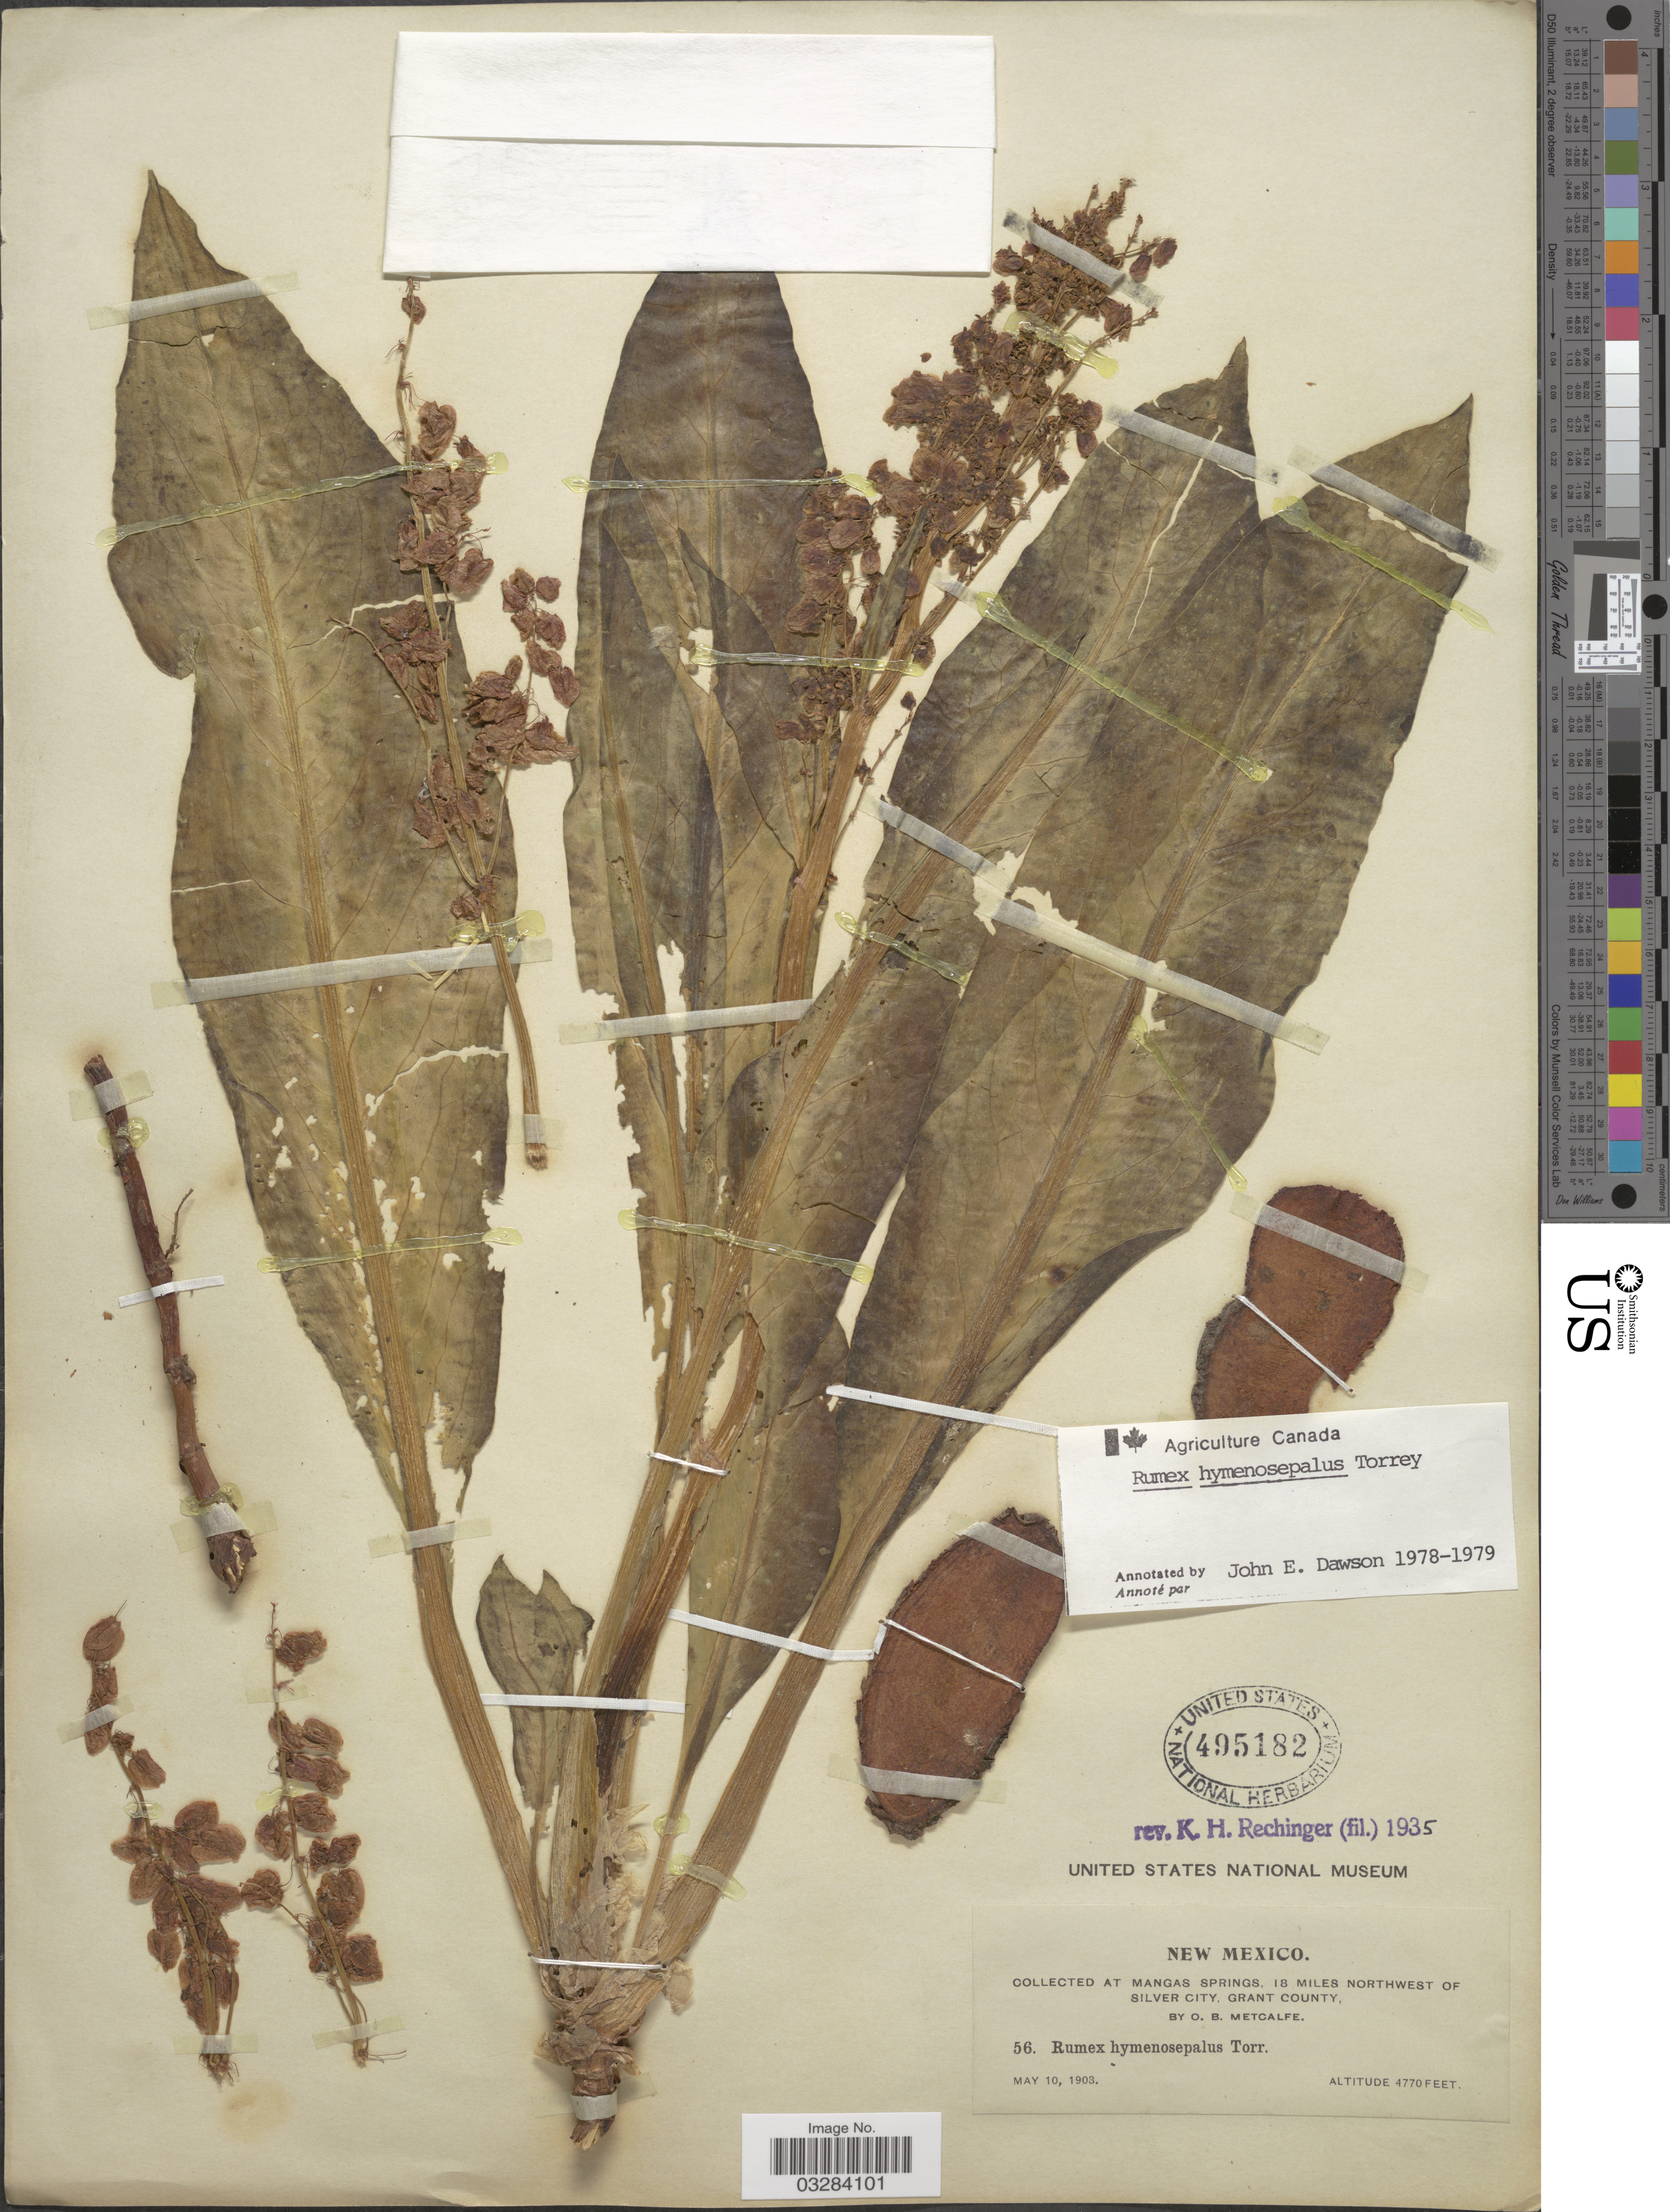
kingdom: Plantae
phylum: Tracheophyta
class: Magnoliopsida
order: Caryophyllales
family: Polygonaceae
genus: Rumex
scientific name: Rumex hymenosepalus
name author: Torr.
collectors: O. B. Metcalfe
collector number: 56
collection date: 1903-05-10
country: United States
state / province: New Mexico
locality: Mangas Springs, 18 miles northwest of Silver City, Grant County.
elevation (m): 1454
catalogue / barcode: US 495182